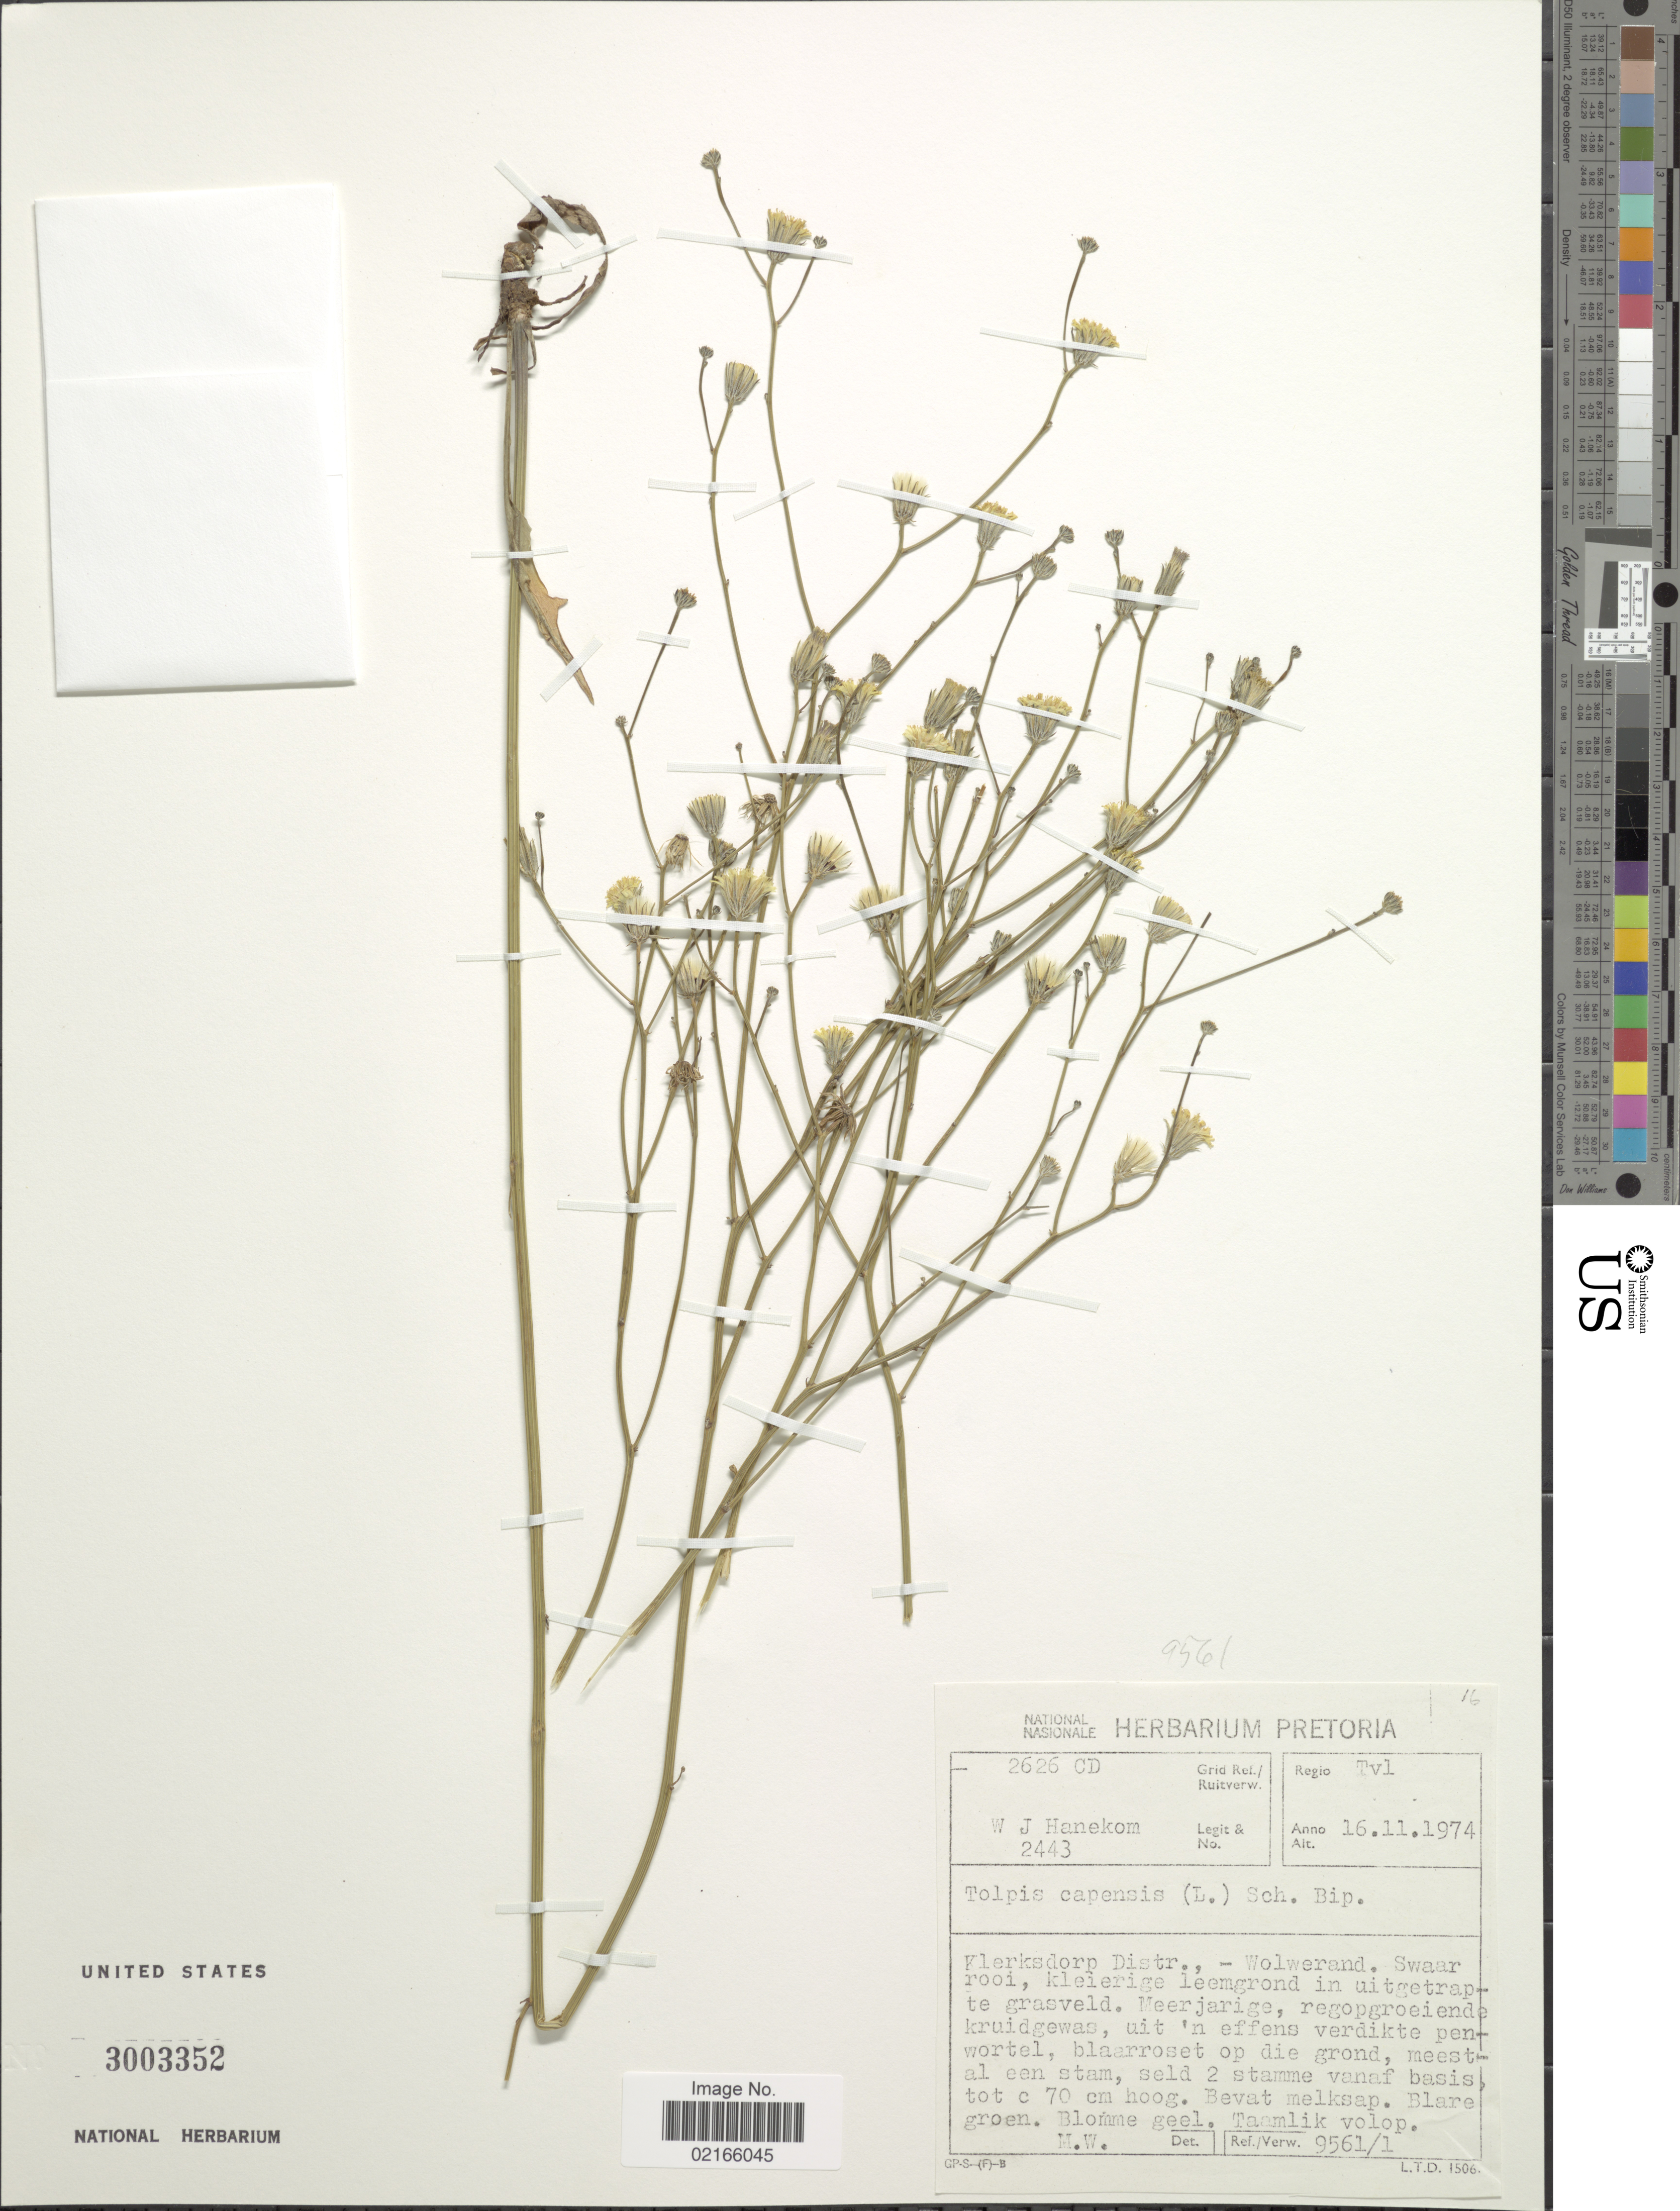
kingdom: Plantae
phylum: Tracheophyta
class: Magnoliopsida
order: Asterales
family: Asteraceae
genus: Tolpis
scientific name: Tolpis capensis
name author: (L.) Sch. Bip.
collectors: W. Hanekom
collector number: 2443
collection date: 1974-11-16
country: South Africa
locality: Regio Tvl, Klerksdorp Distr., Wolwernand, Swaar rooi, kleierige leemgrond in uitgetrapte grasveld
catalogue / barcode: US 3003352